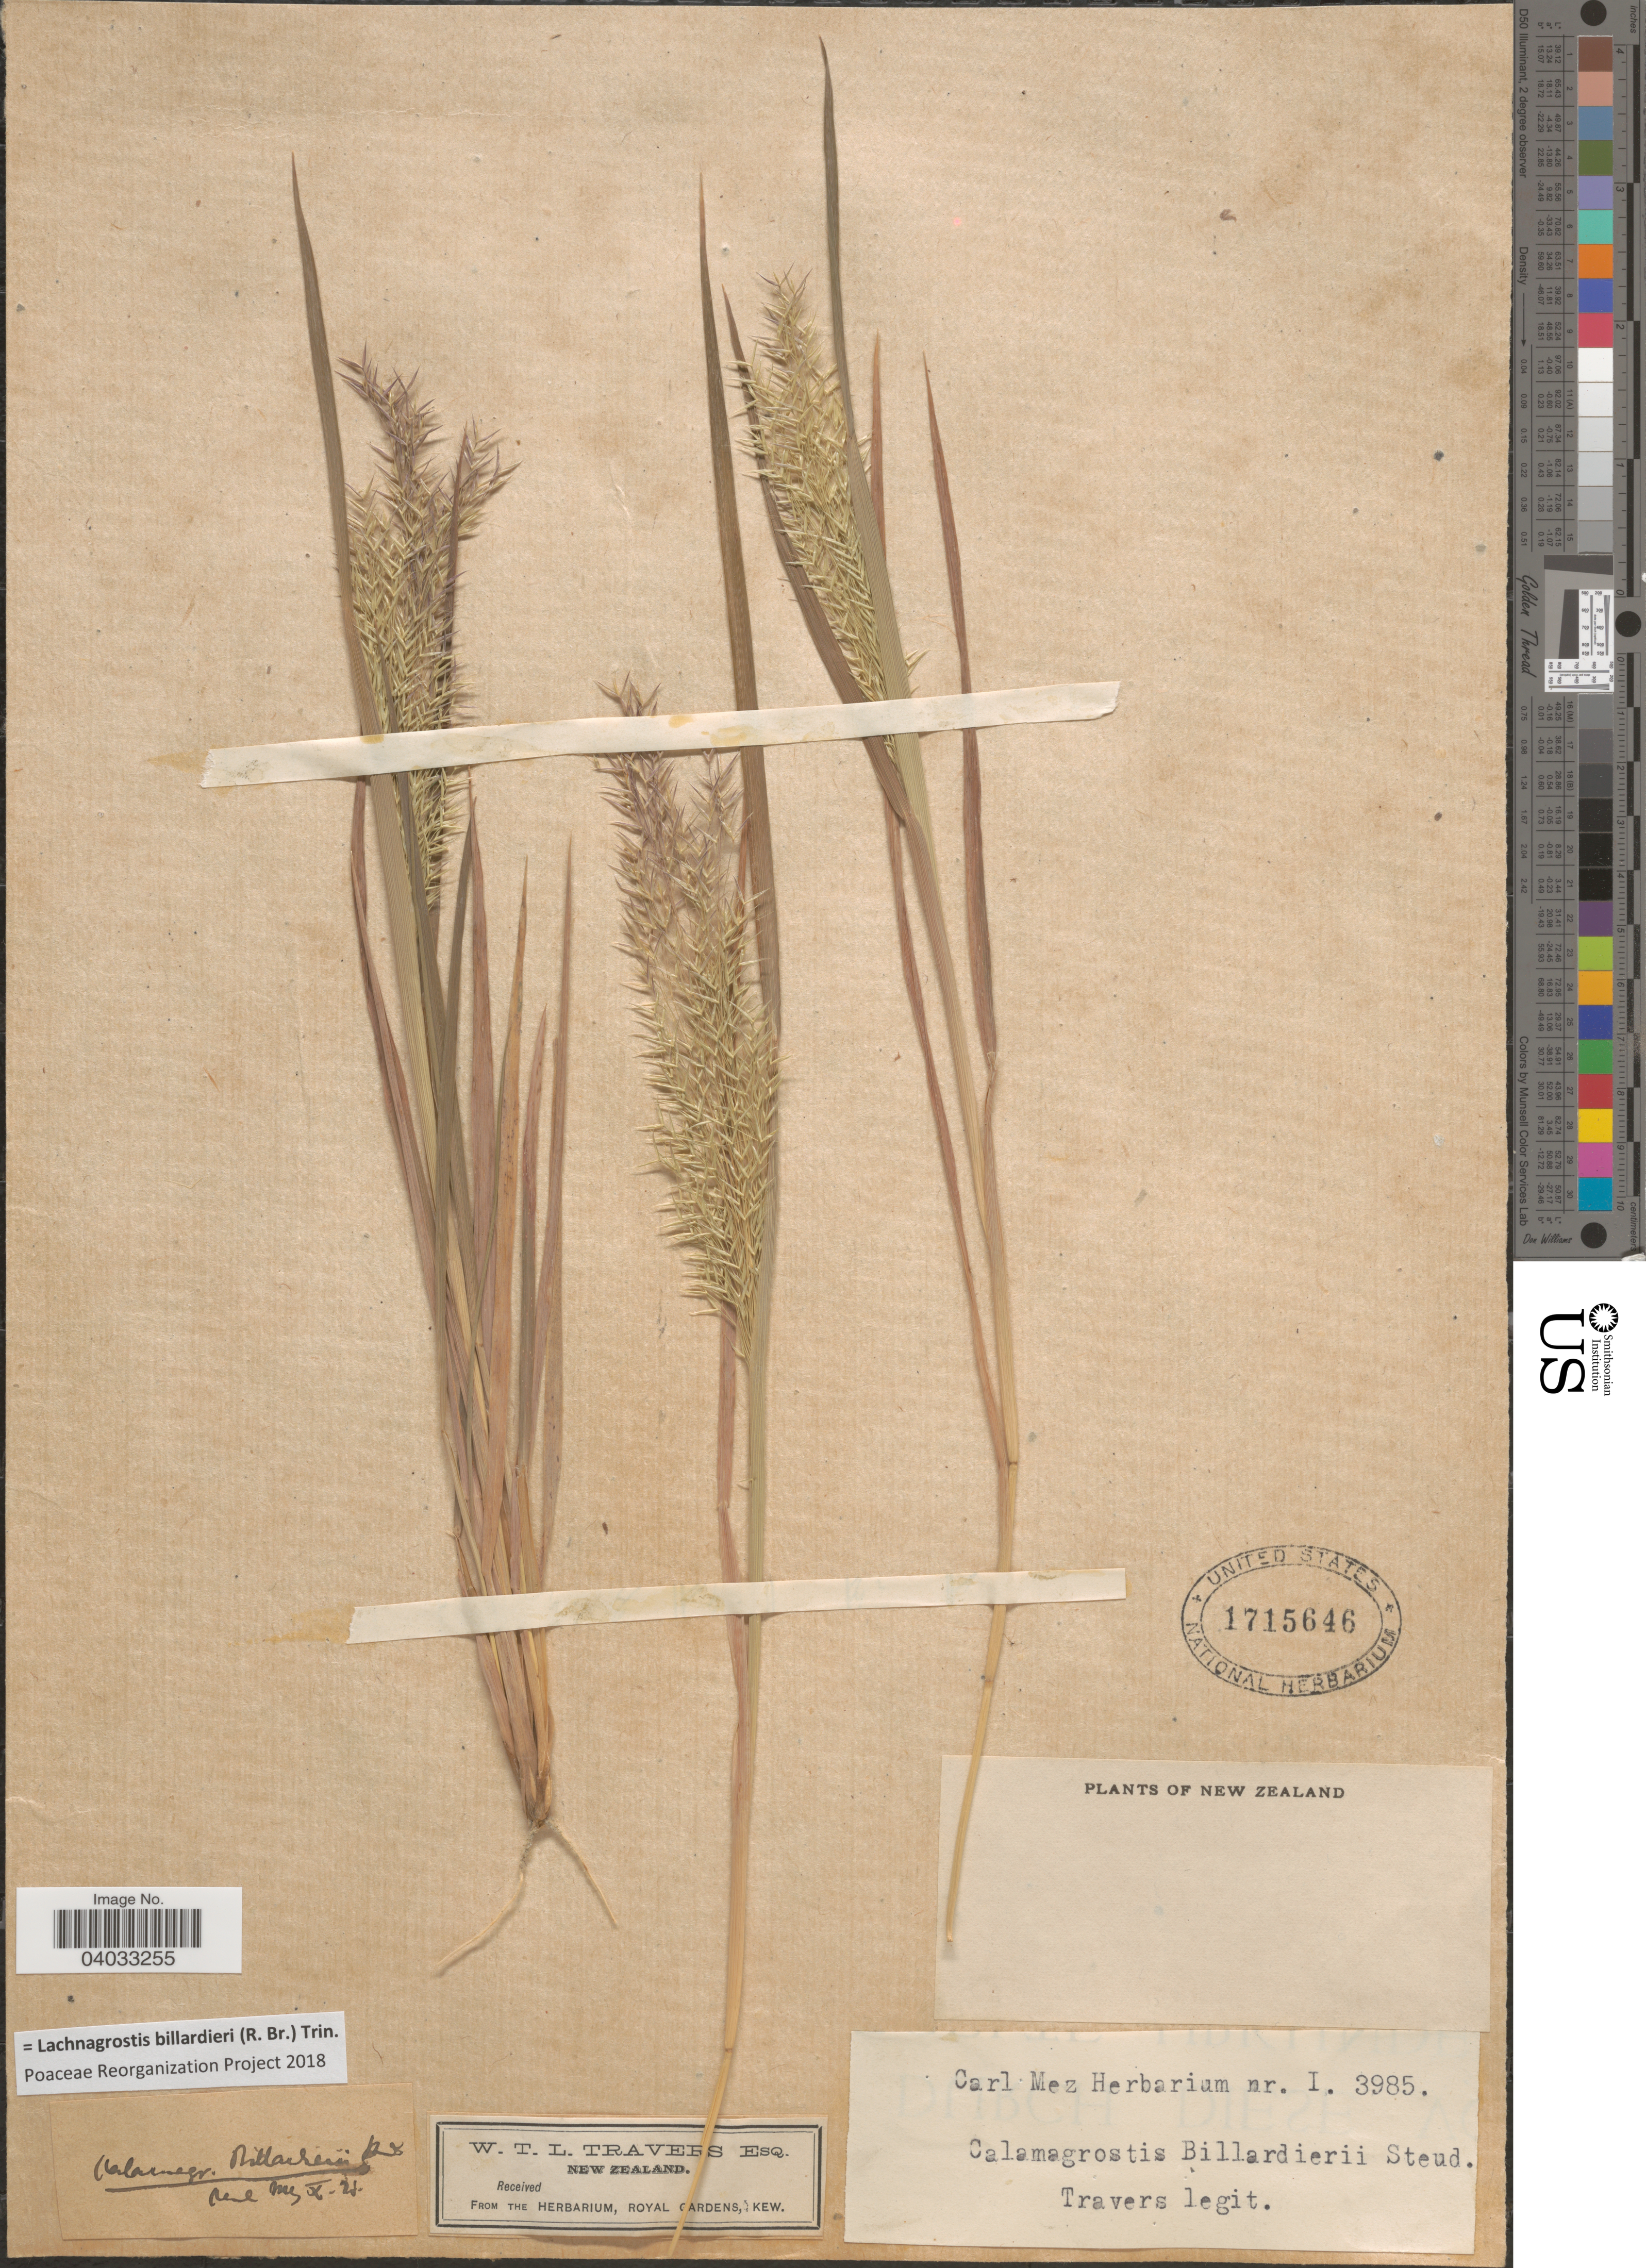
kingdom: Plantae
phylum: Tracheophyta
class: Liliopsida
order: Poales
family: Poaceae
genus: Lachnagrostis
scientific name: Lachnagrostis billardieri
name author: (R. Br.) Trin.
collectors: W. Travers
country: New Zealand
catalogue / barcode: US 1715646